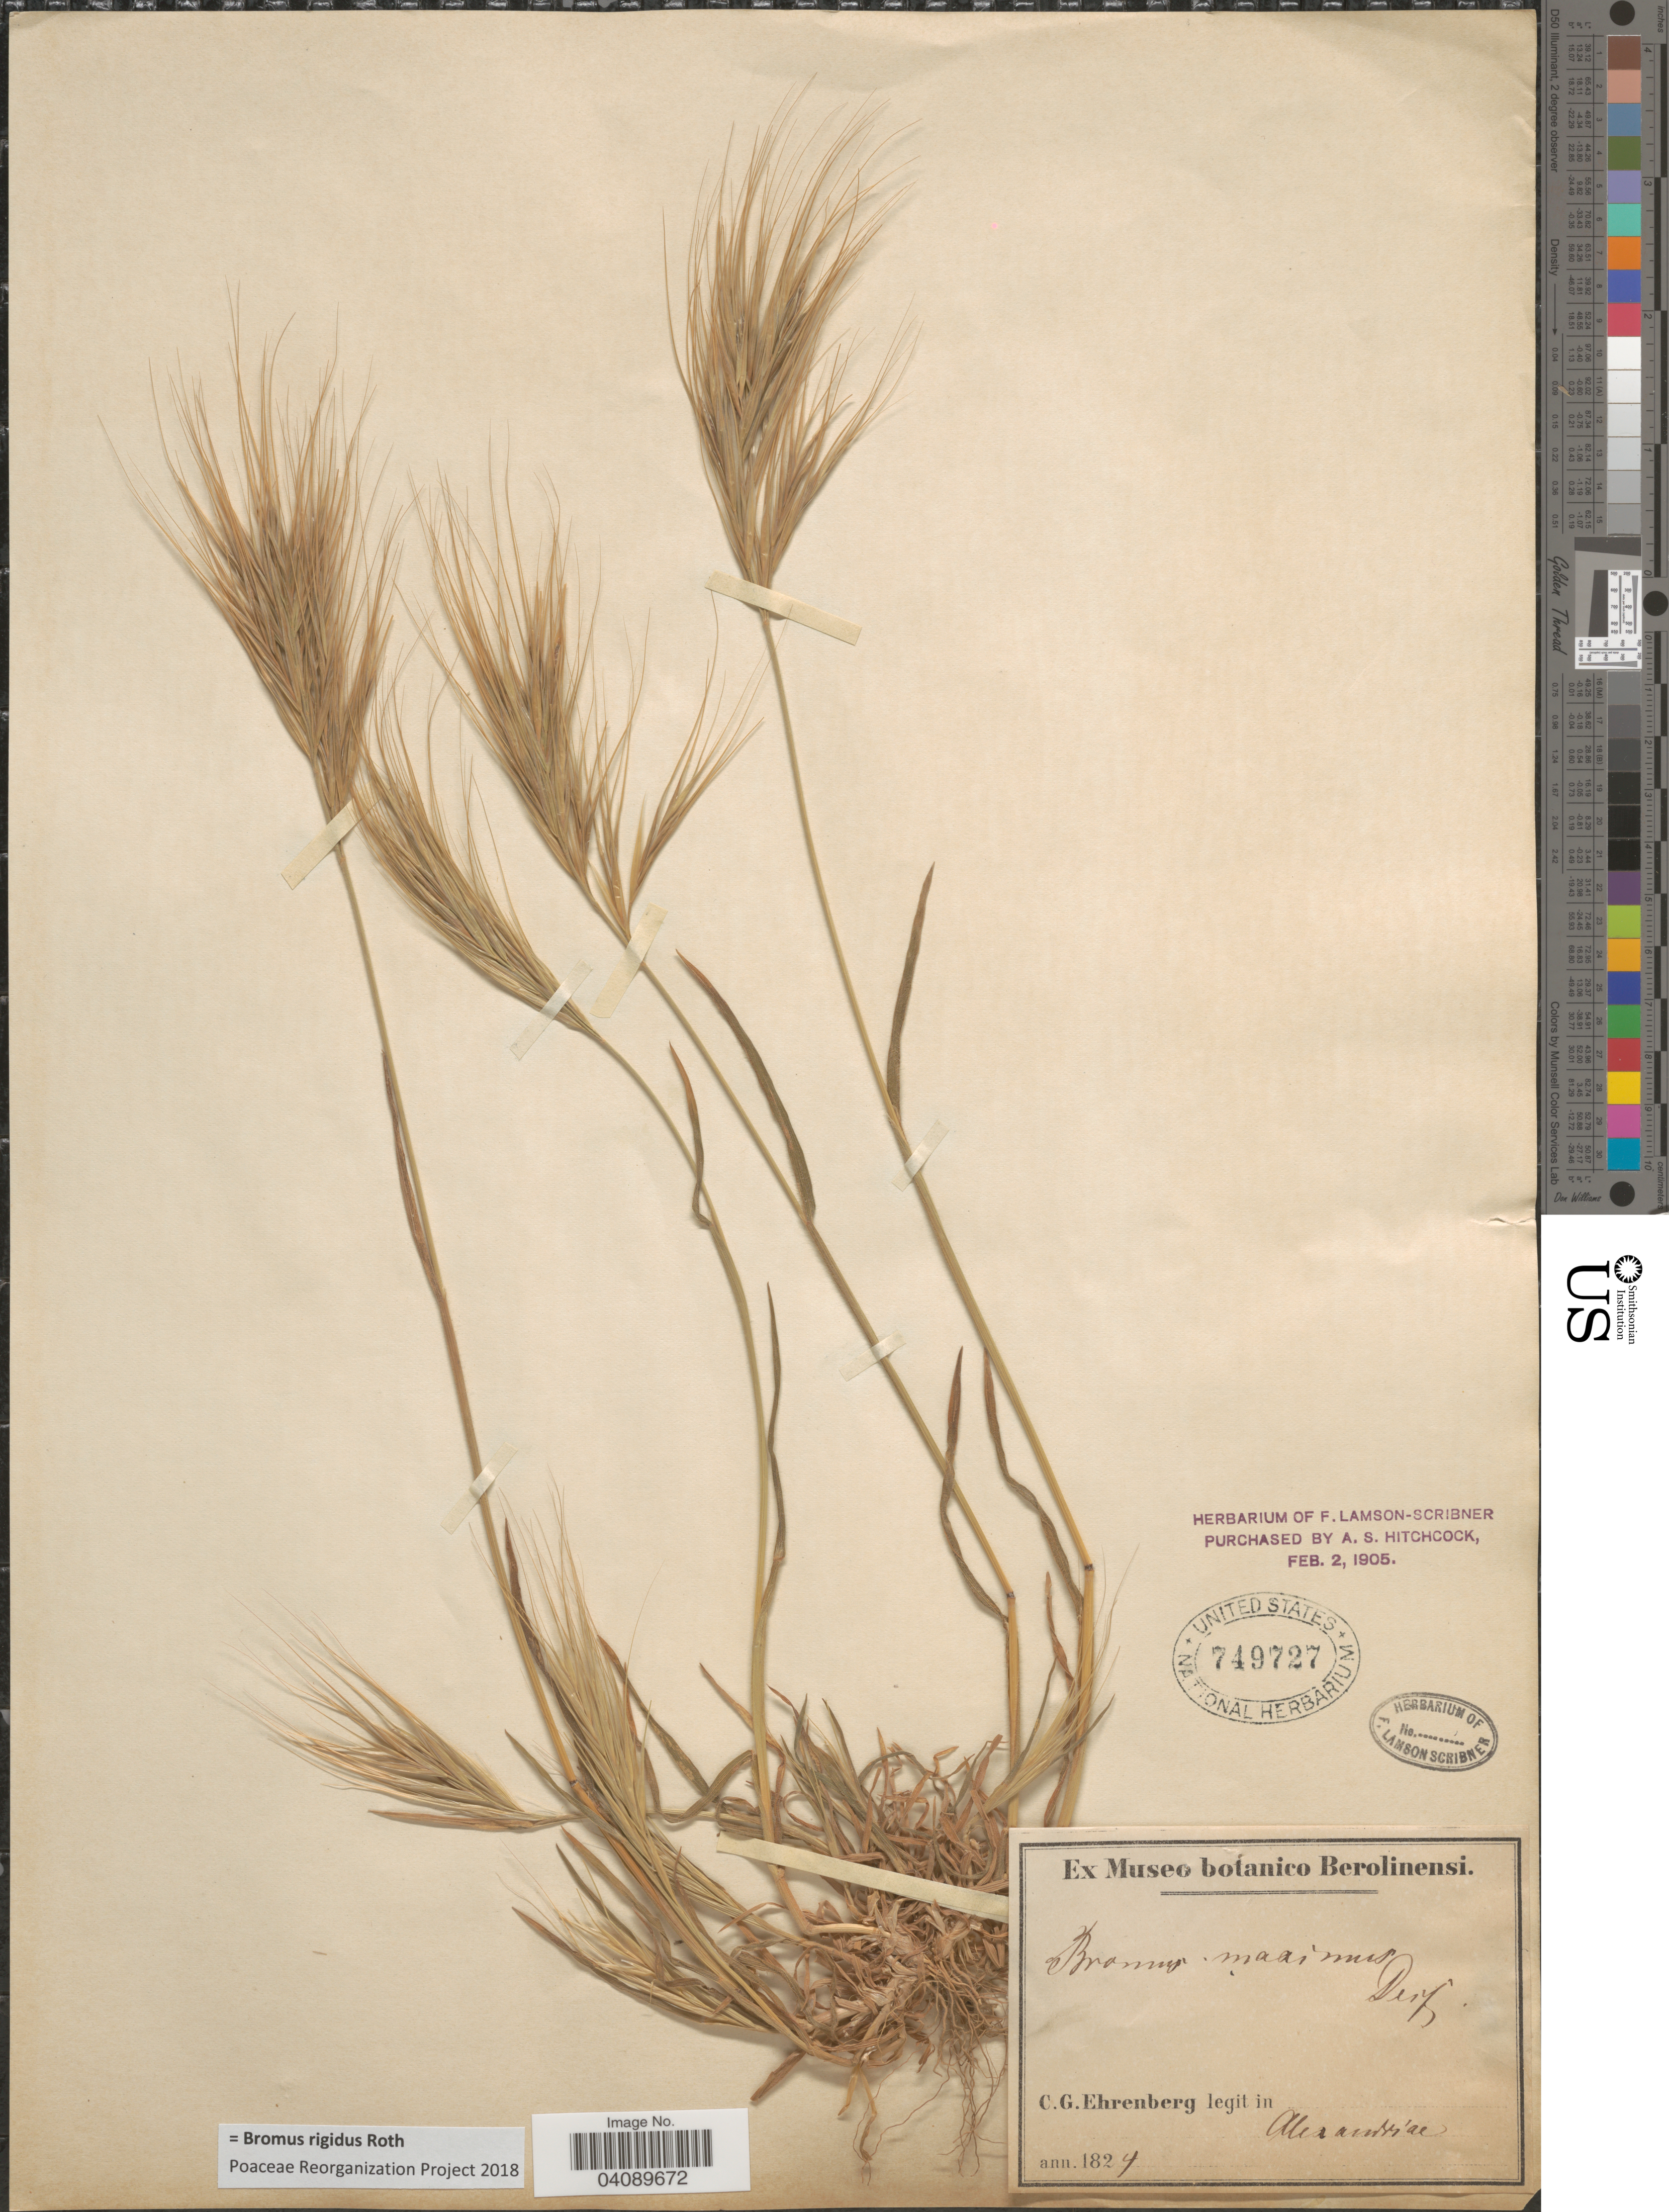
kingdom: Plantae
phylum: Tracheophyta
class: Liliopsida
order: Poales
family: Poaceae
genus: Bromus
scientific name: Bromus rigidus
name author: Roth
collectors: C. Ehrenberg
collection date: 1824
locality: Alexandriae.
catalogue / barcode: US 749727